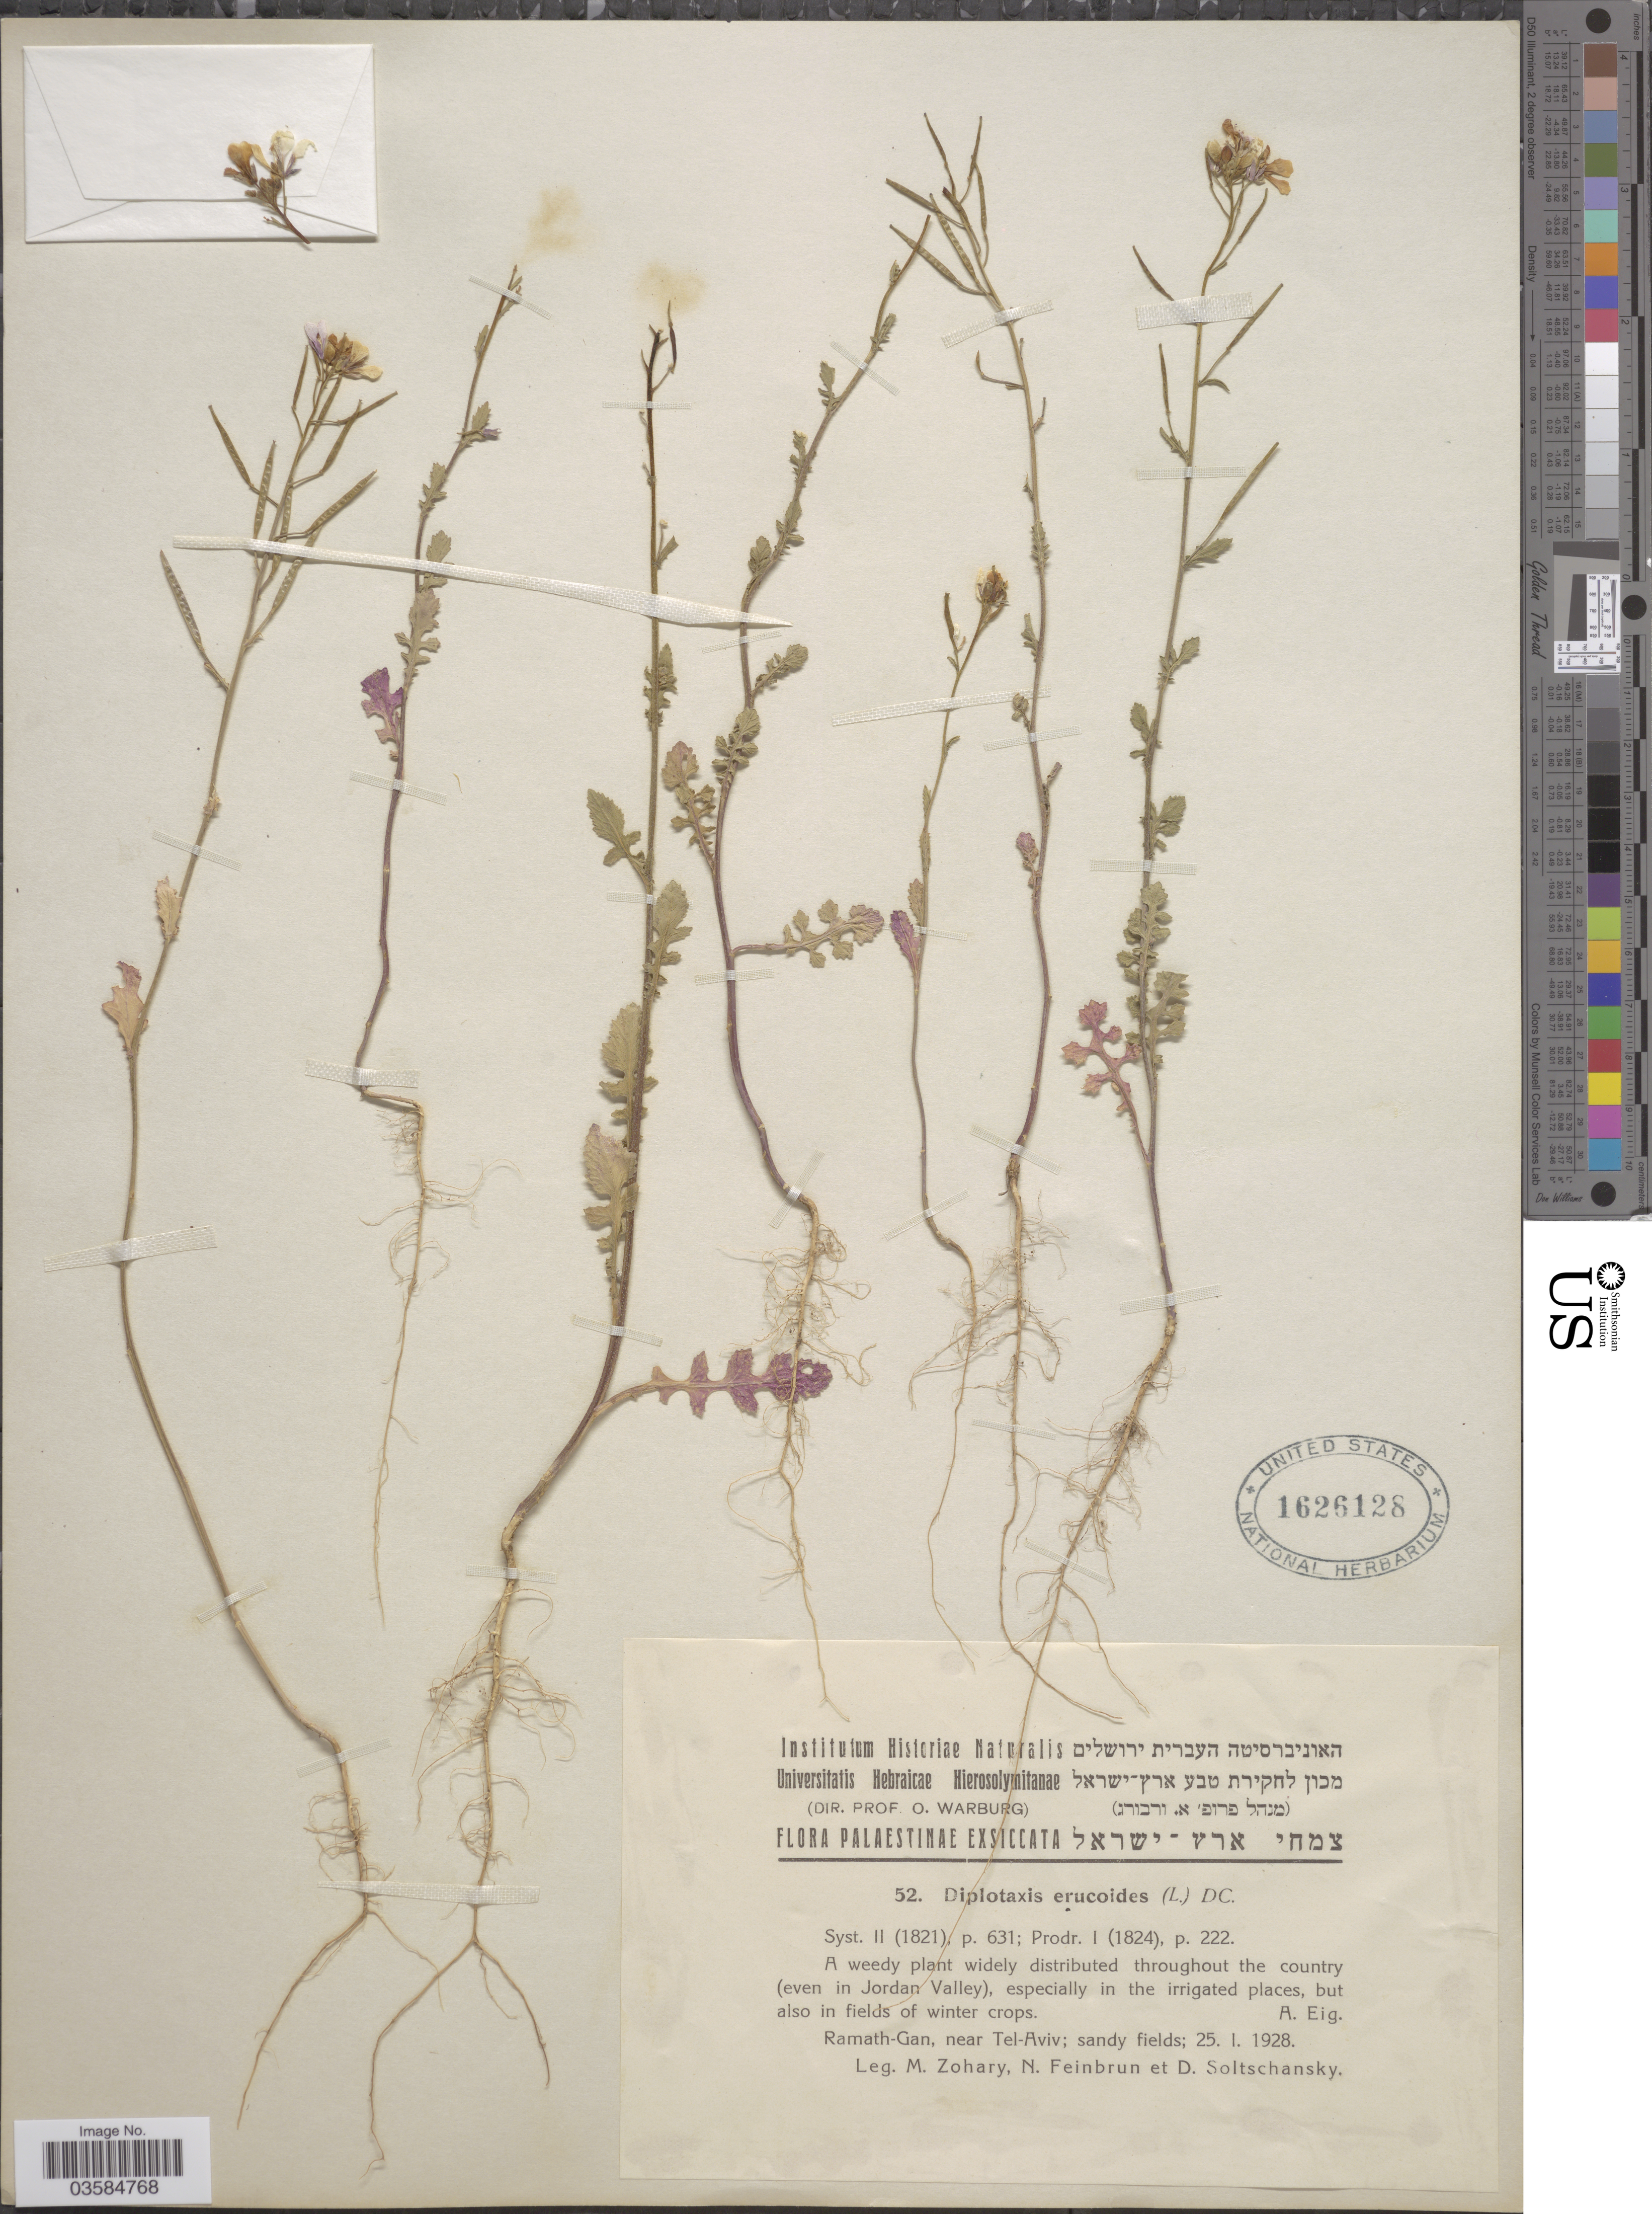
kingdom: Plantae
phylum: Tracheophyta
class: Magnoliopsida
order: Brassicales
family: Brassicaceae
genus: Diplotaxis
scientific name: Diplotaxis erucoides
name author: (L.) DC.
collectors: M. Zohary, N. Feinbrun & D. Soltschansky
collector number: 52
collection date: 1928-01-25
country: Israel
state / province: Tel Aviv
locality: Palaestinae. Ramath-Gan, near Tel-Aviv.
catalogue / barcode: US 1626128